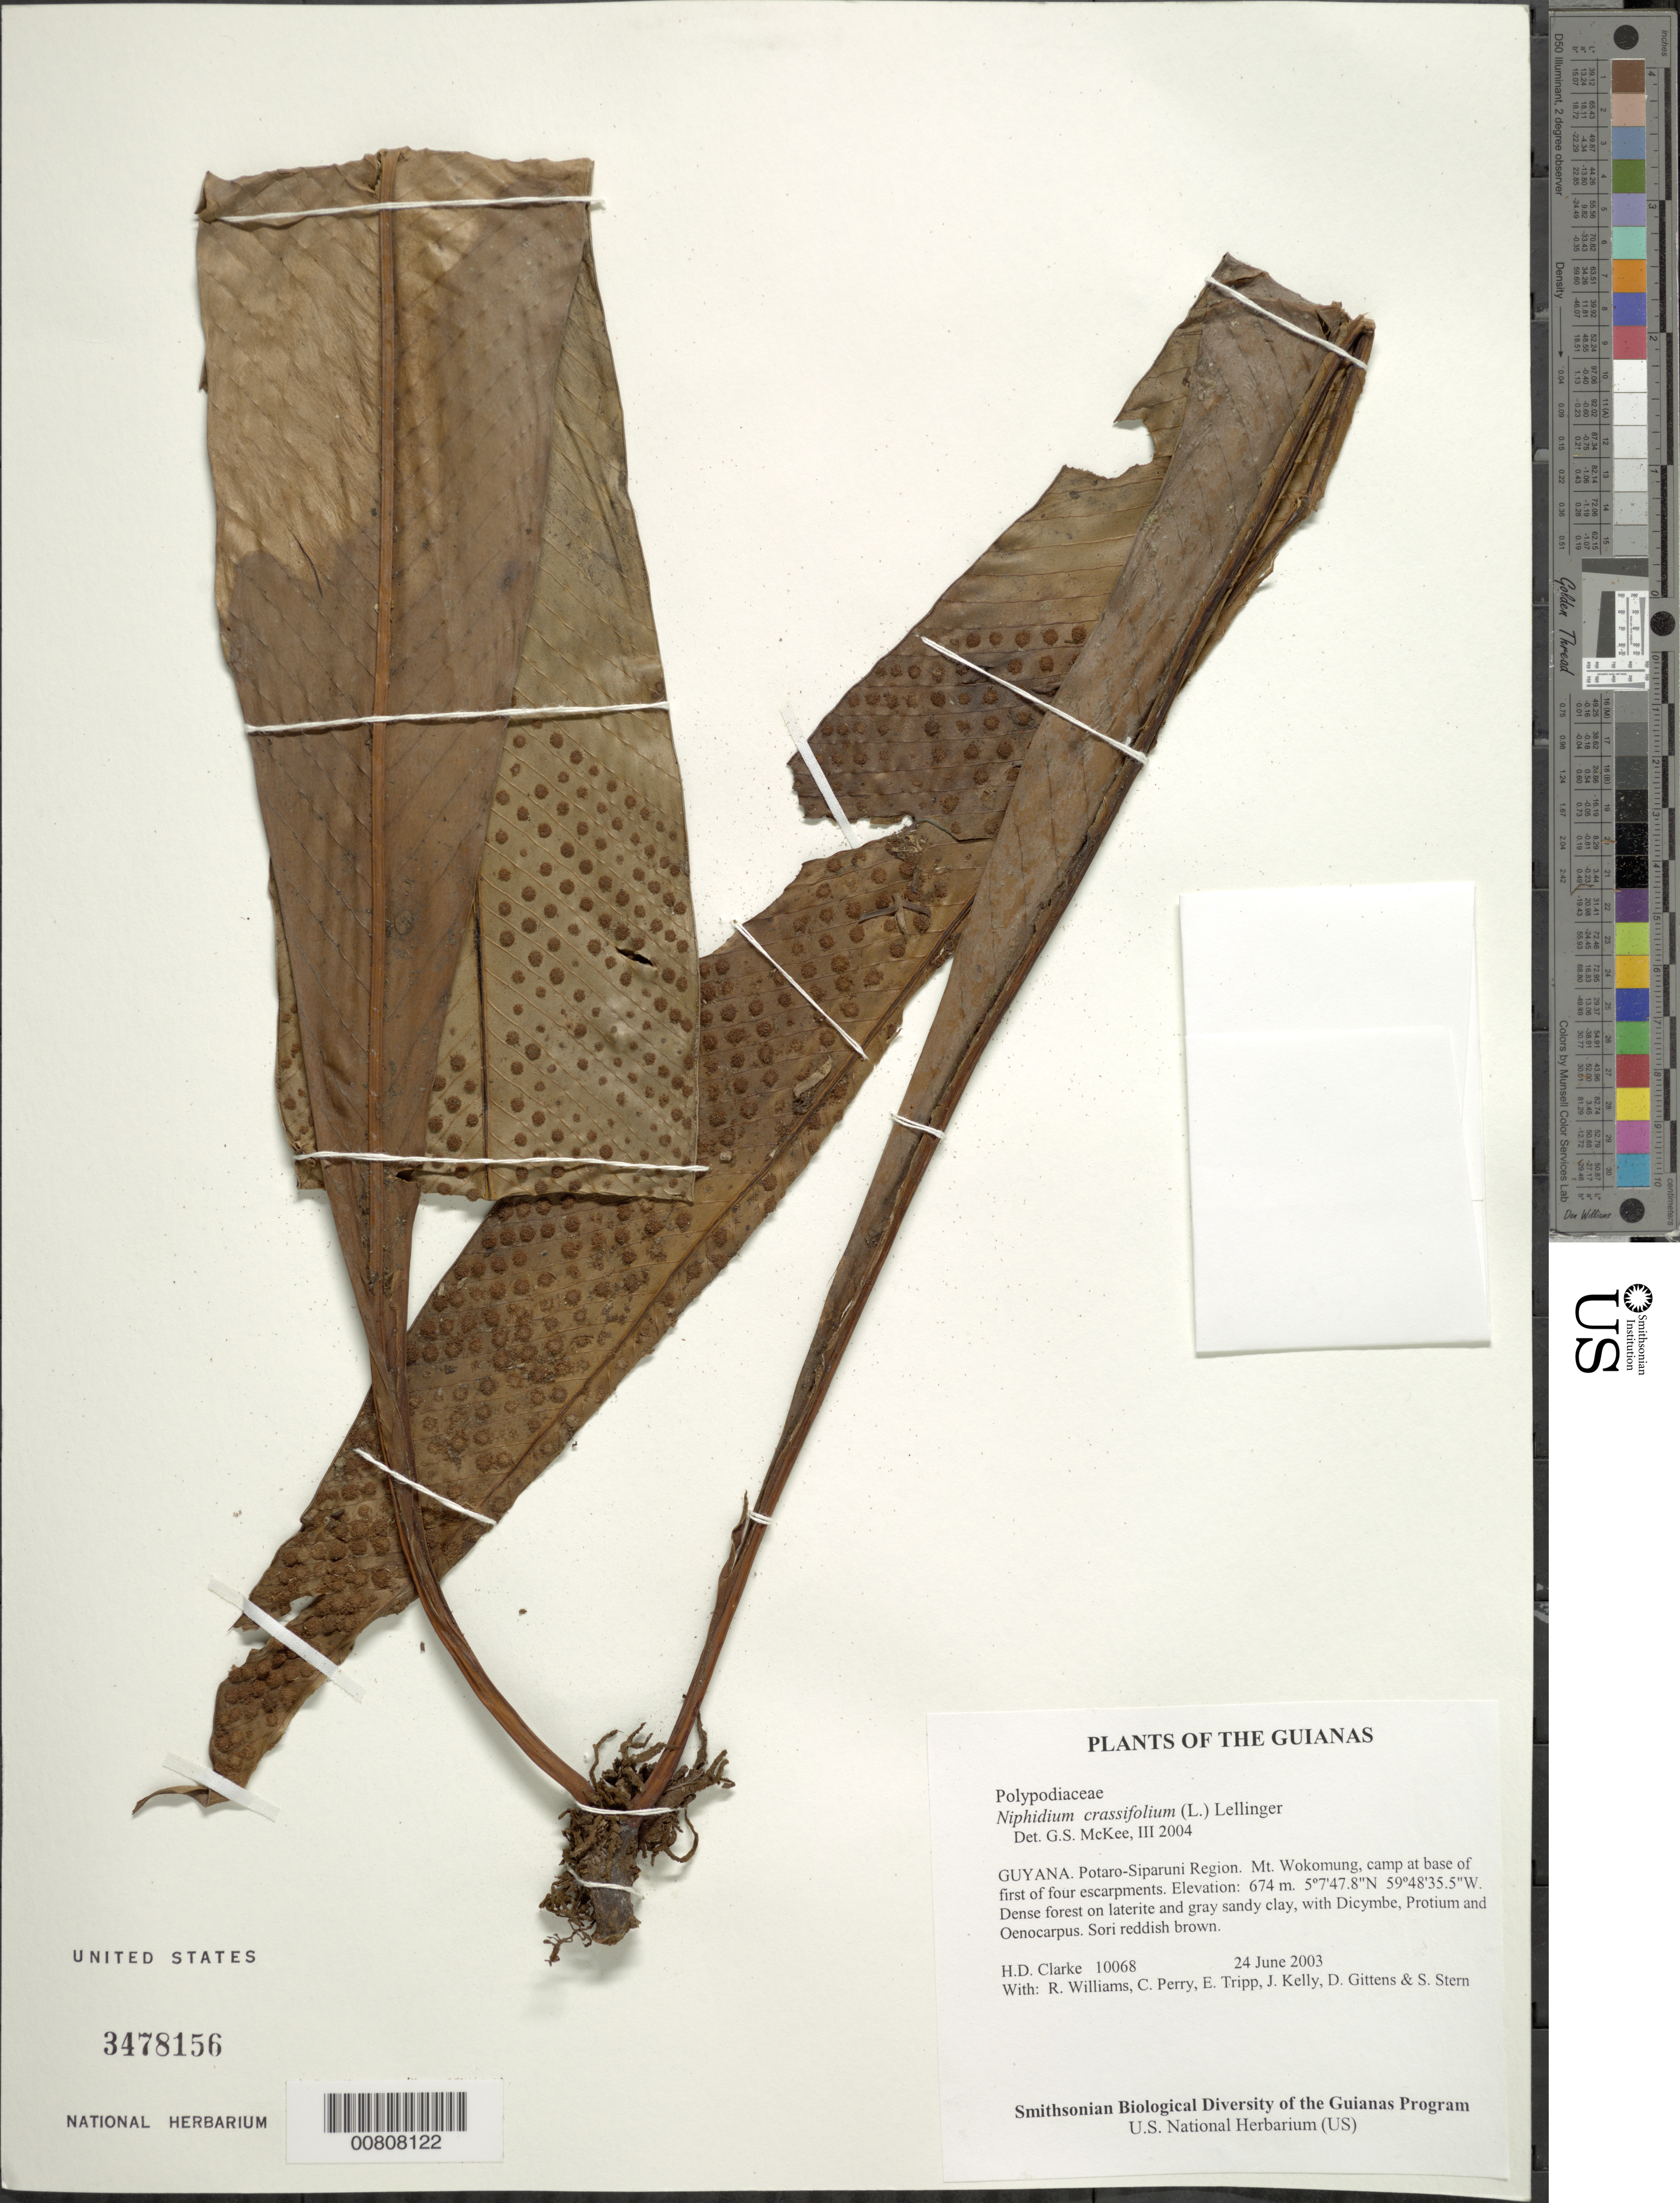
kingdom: Plantae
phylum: Tracheophyta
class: Polypodiopsida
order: Polypodiales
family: Polypodiaceae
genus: Niphidium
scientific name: Niphidium crassifolium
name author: (L.) Lellinger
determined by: McKee, G. S., (US), NMNH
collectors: H. D. Clarke, R. Williams, C. Perry, E. Tripp, J. Kelly, D. Gittens & S. R. Stern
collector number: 10068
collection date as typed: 24 June 2003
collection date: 2003-06-24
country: Guyana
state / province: Potaro-Siparuni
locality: Mt. Wokomung, camp at base of first of four escarpments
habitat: Dense forest on laterite and gray sandy clay, with Dicymbe, Protium and Oenocarpus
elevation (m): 674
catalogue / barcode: US 3478156